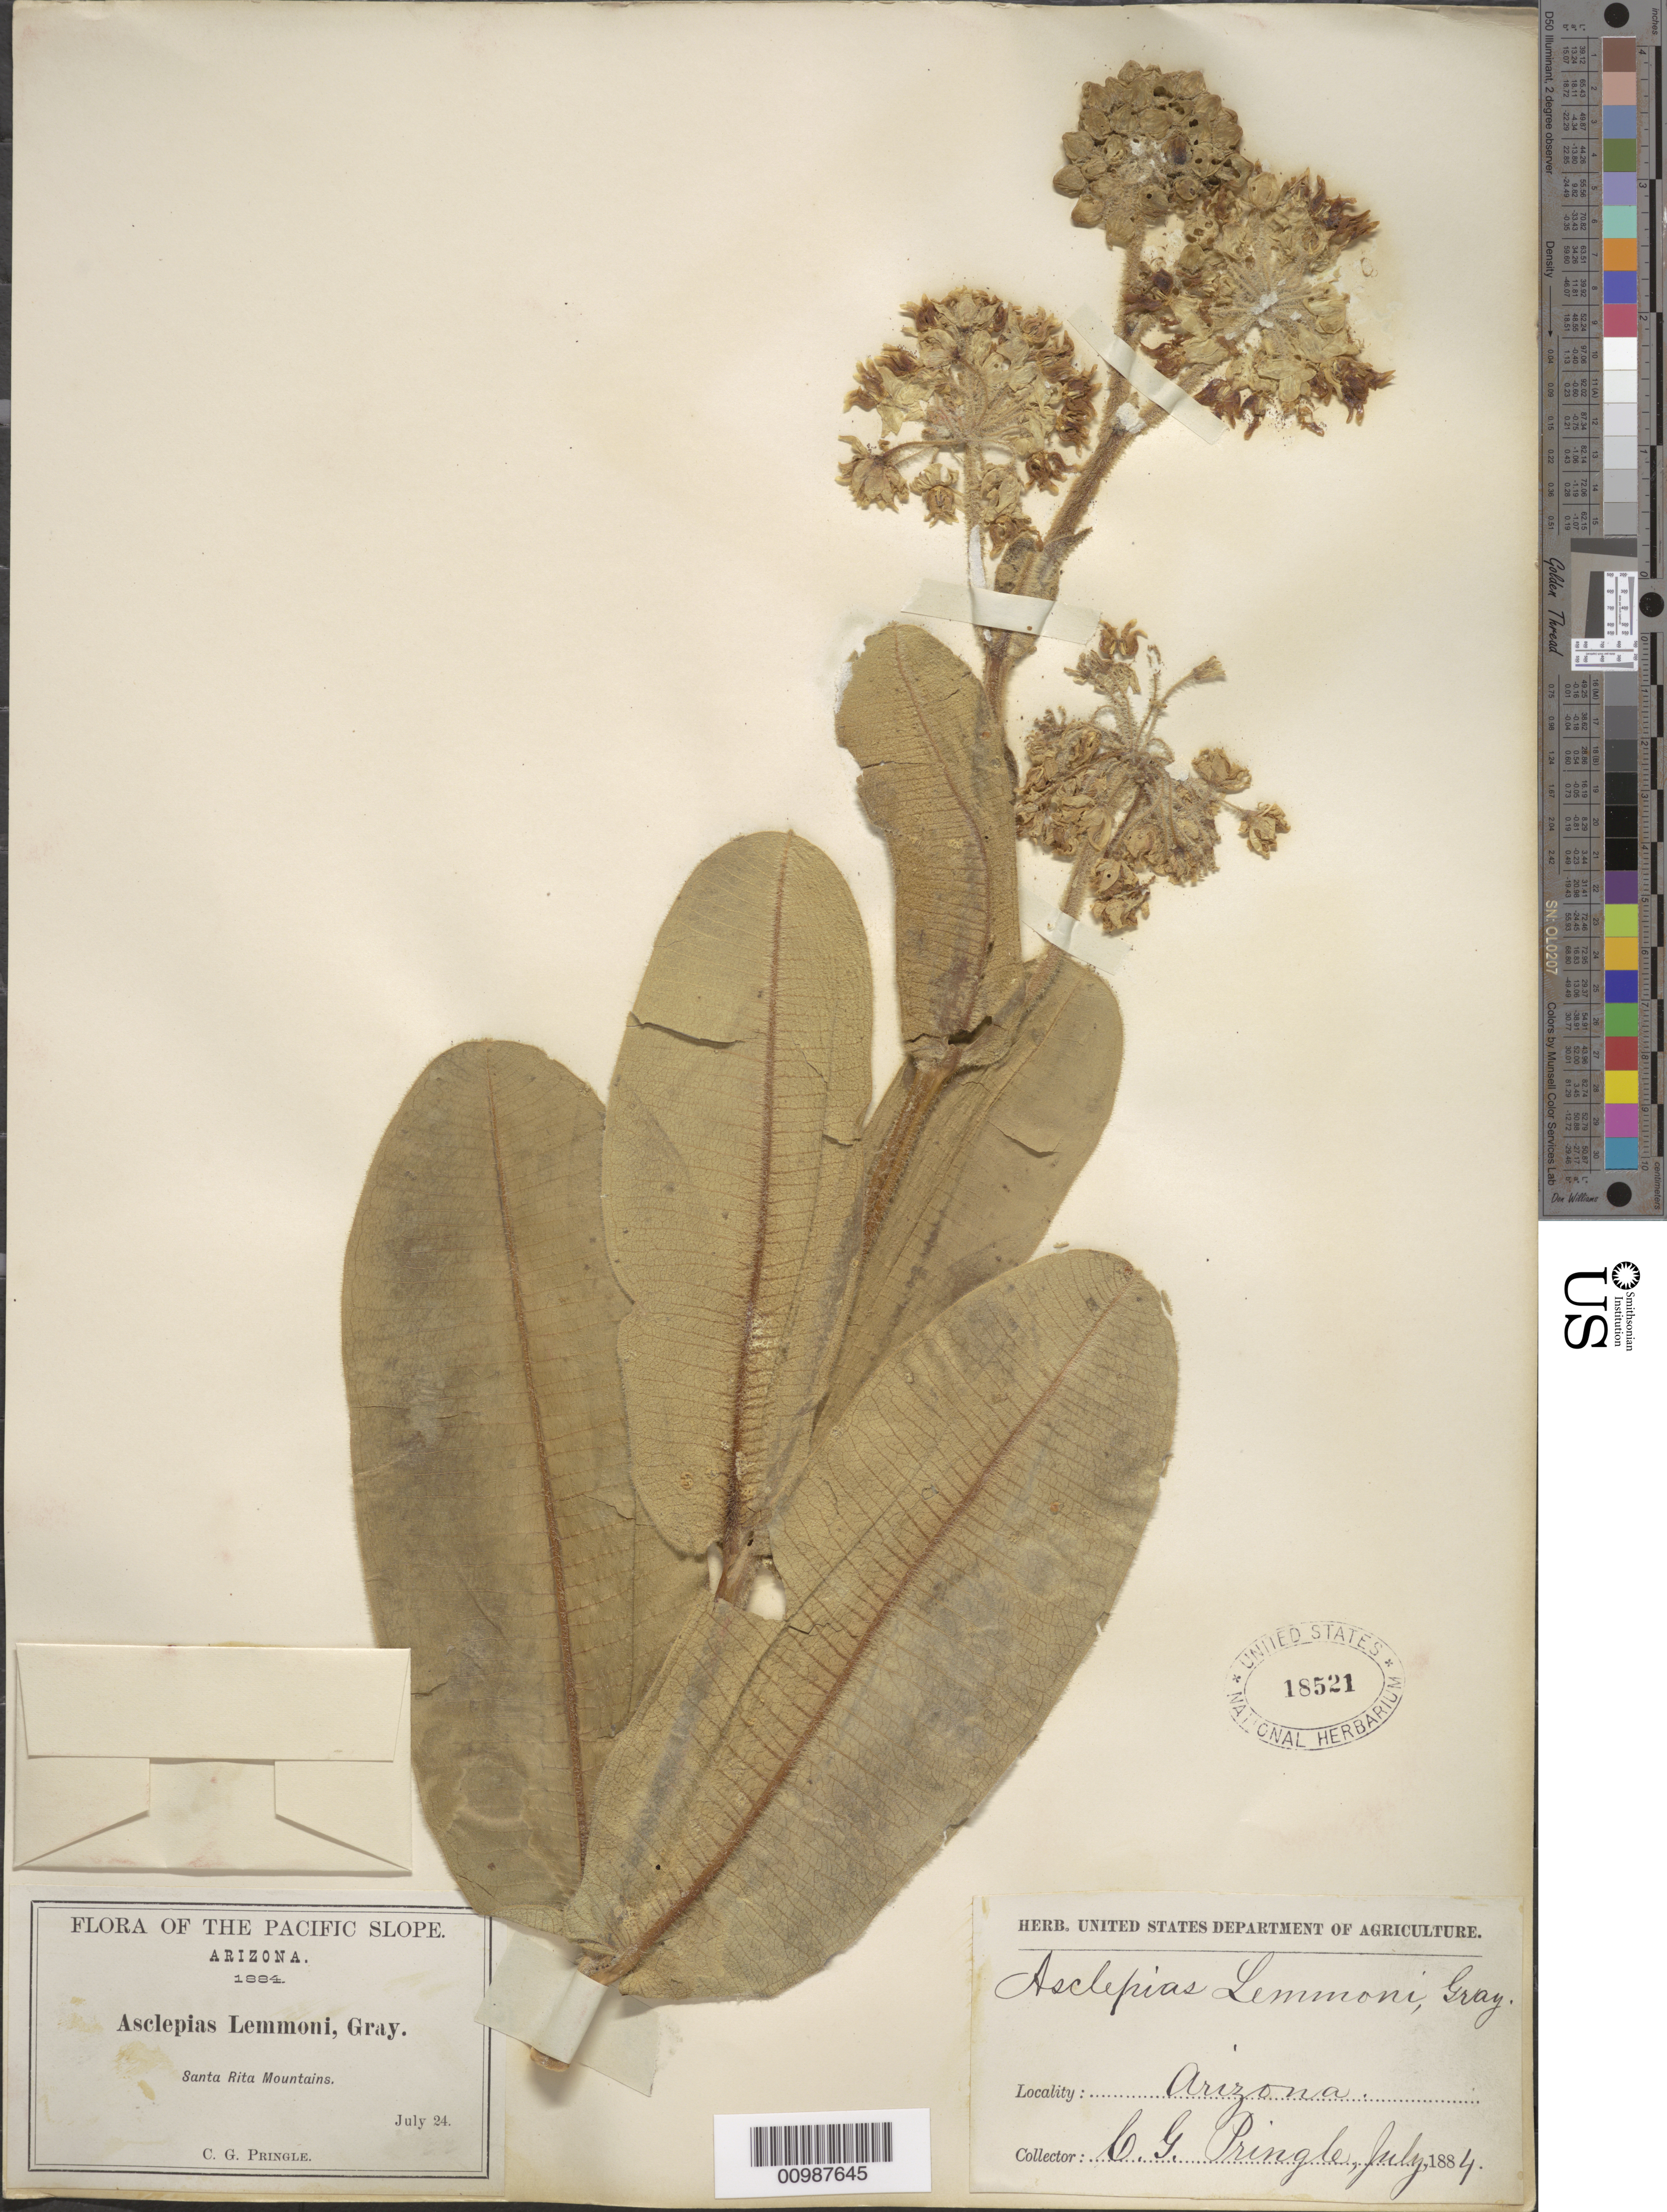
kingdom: Plantae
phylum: Tracheophyta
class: Magnoliopsida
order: Gentianales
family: Apocynaceae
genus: Asclepias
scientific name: Asclepias lemmonii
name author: A. Gray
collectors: C. G. Pringle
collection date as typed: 24 Jul 1884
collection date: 1884-07-24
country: United States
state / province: Arizona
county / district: Pima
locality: Santa Rita Mountains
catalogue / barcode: US 18521